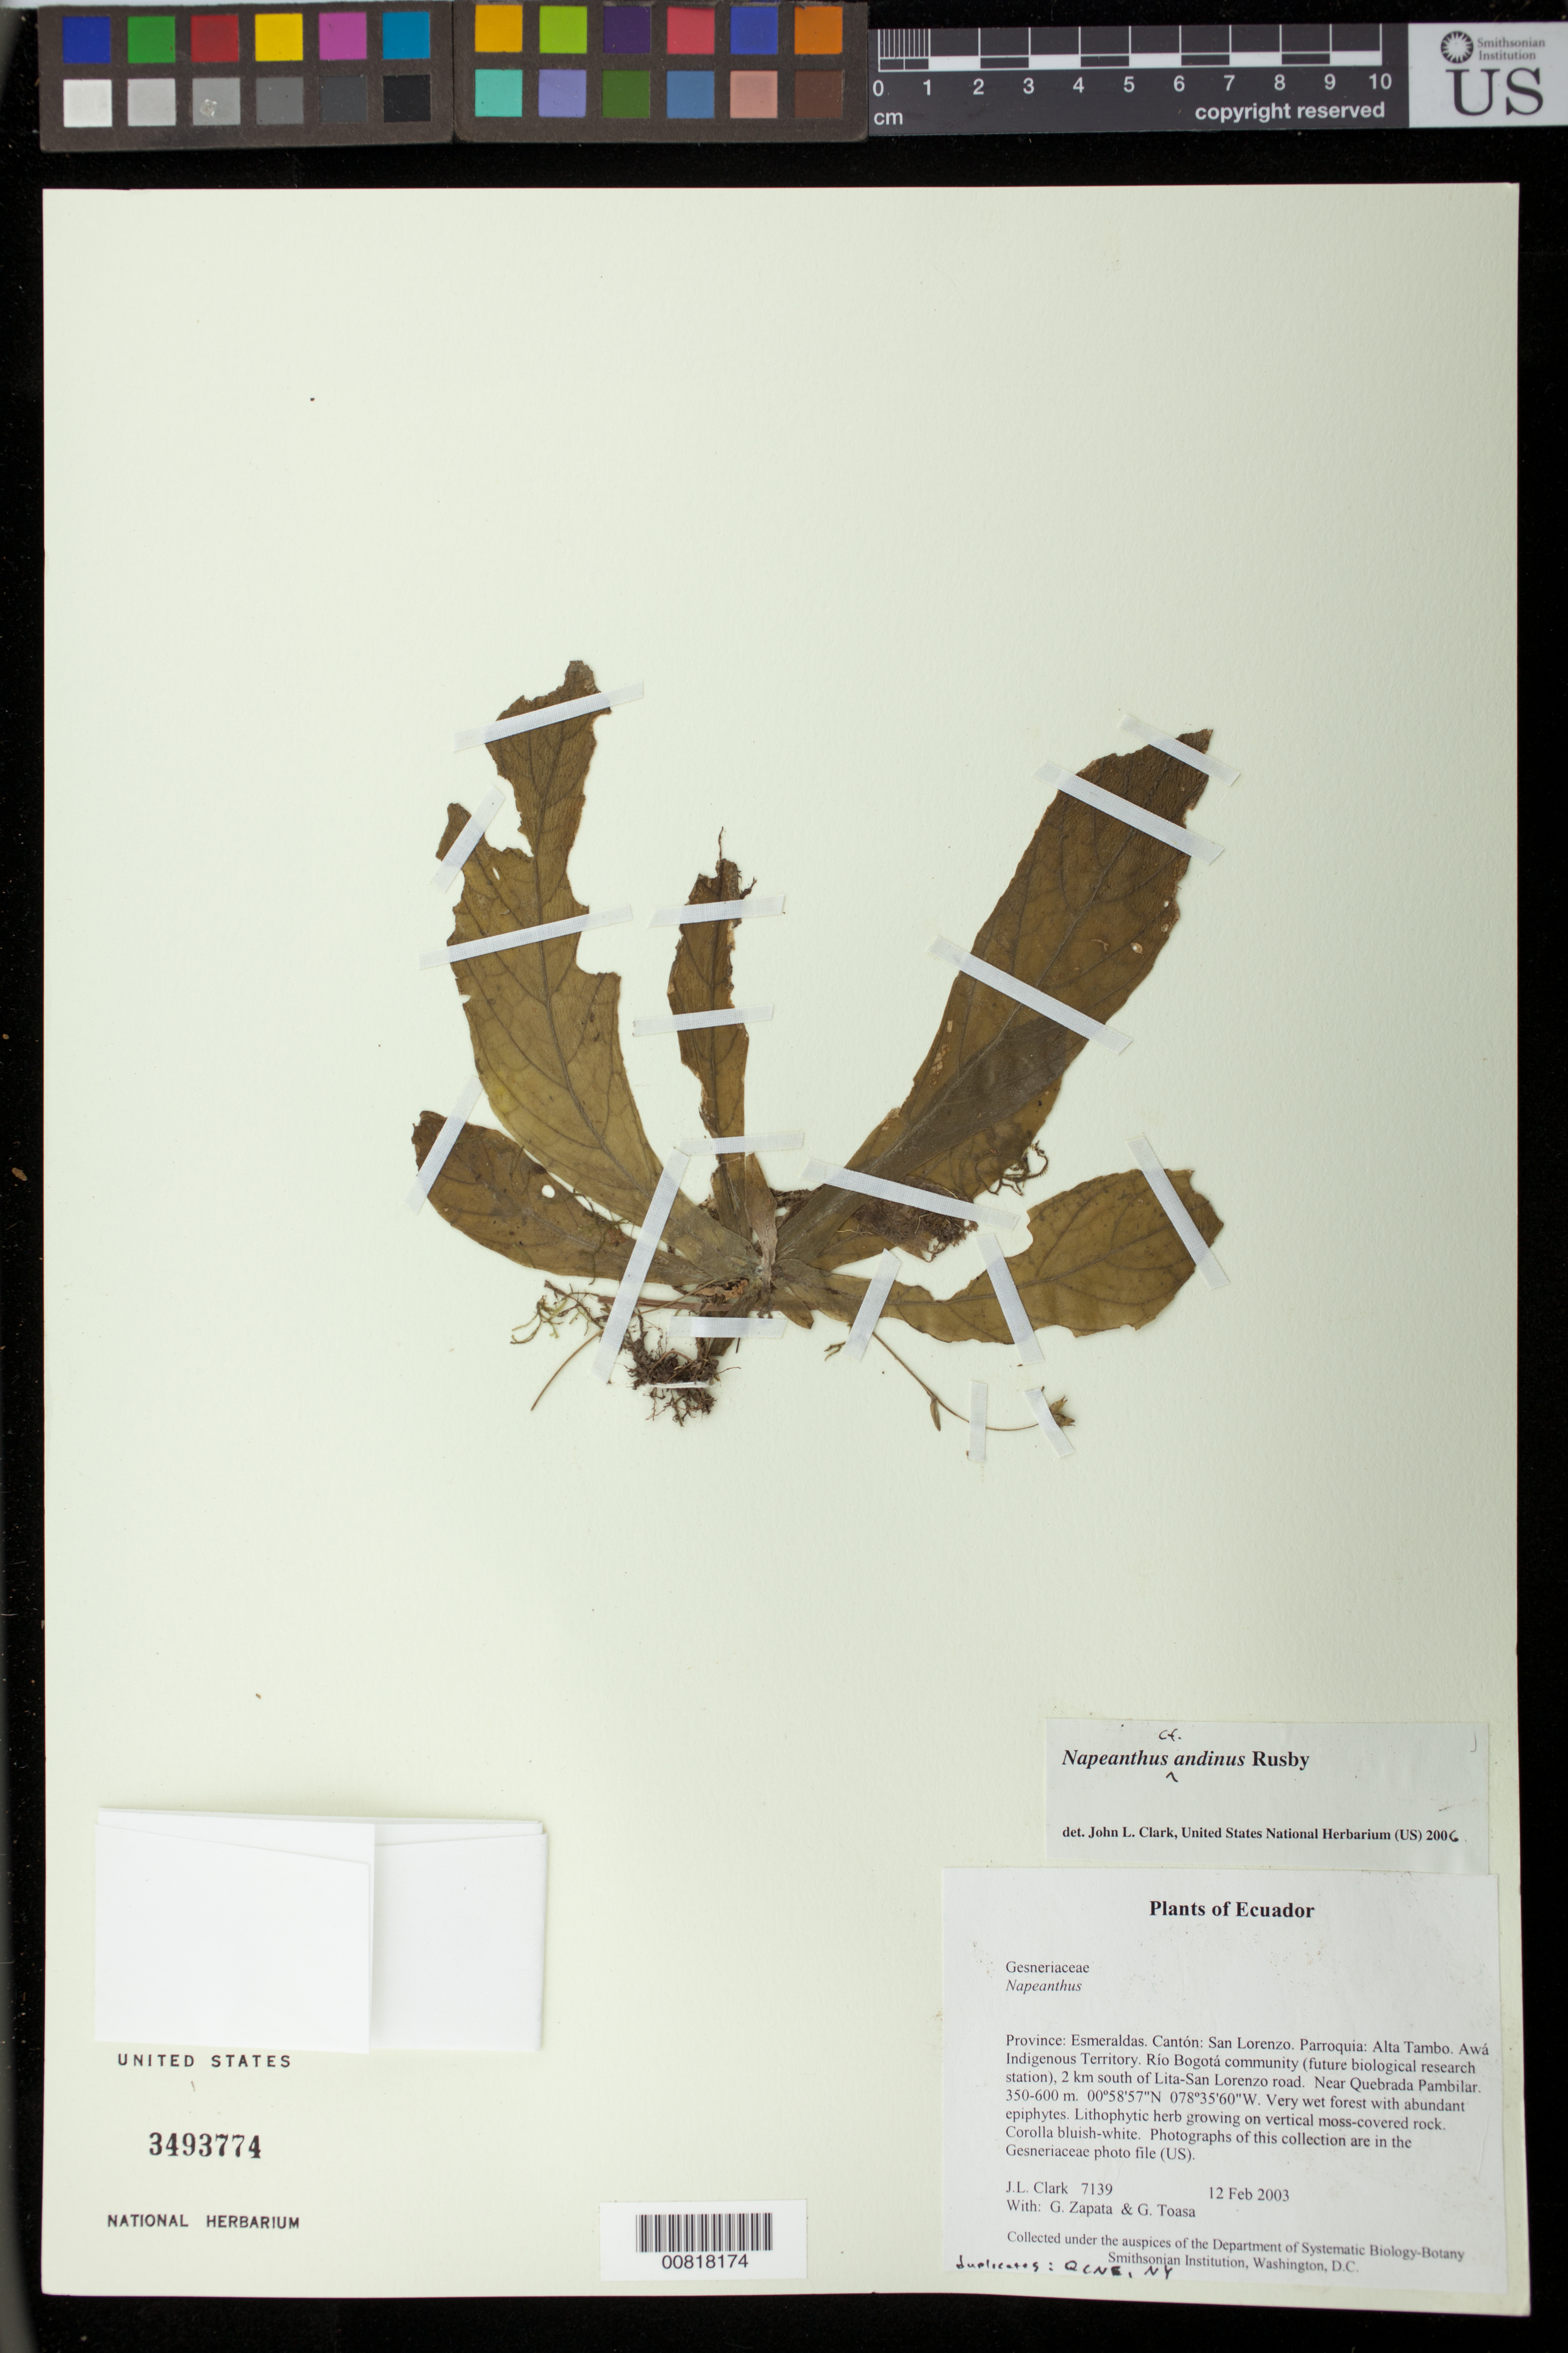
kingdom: Plantae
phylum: Tracheophyta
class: Magnoliopsida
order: Lamiales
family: Gesneriaceae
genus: Napeanthus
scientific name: Napeanthus andinus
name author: Rusby ex Donn. Sm.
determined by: Clark, J. L., (SEL), The Marie Selby Botanical Garden (UNITED STATES)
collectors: J. L. Clark, G. Zapata & G. Toasa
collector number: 7139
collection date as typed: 12 Feb 2003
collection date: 2003-02-12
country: Ecuador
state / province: Esmeraldas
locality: San Lorenzo. Parroquia: Alta Tambo. Awá Indigenous Territory. Río Bogotá community (future biological research station), 2 km south of Lita-San Lorenzo road. Near Quebrada Pambilar.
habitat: Very wet forest with abundant epiphytes.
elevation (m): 350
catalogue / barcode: US 3493774